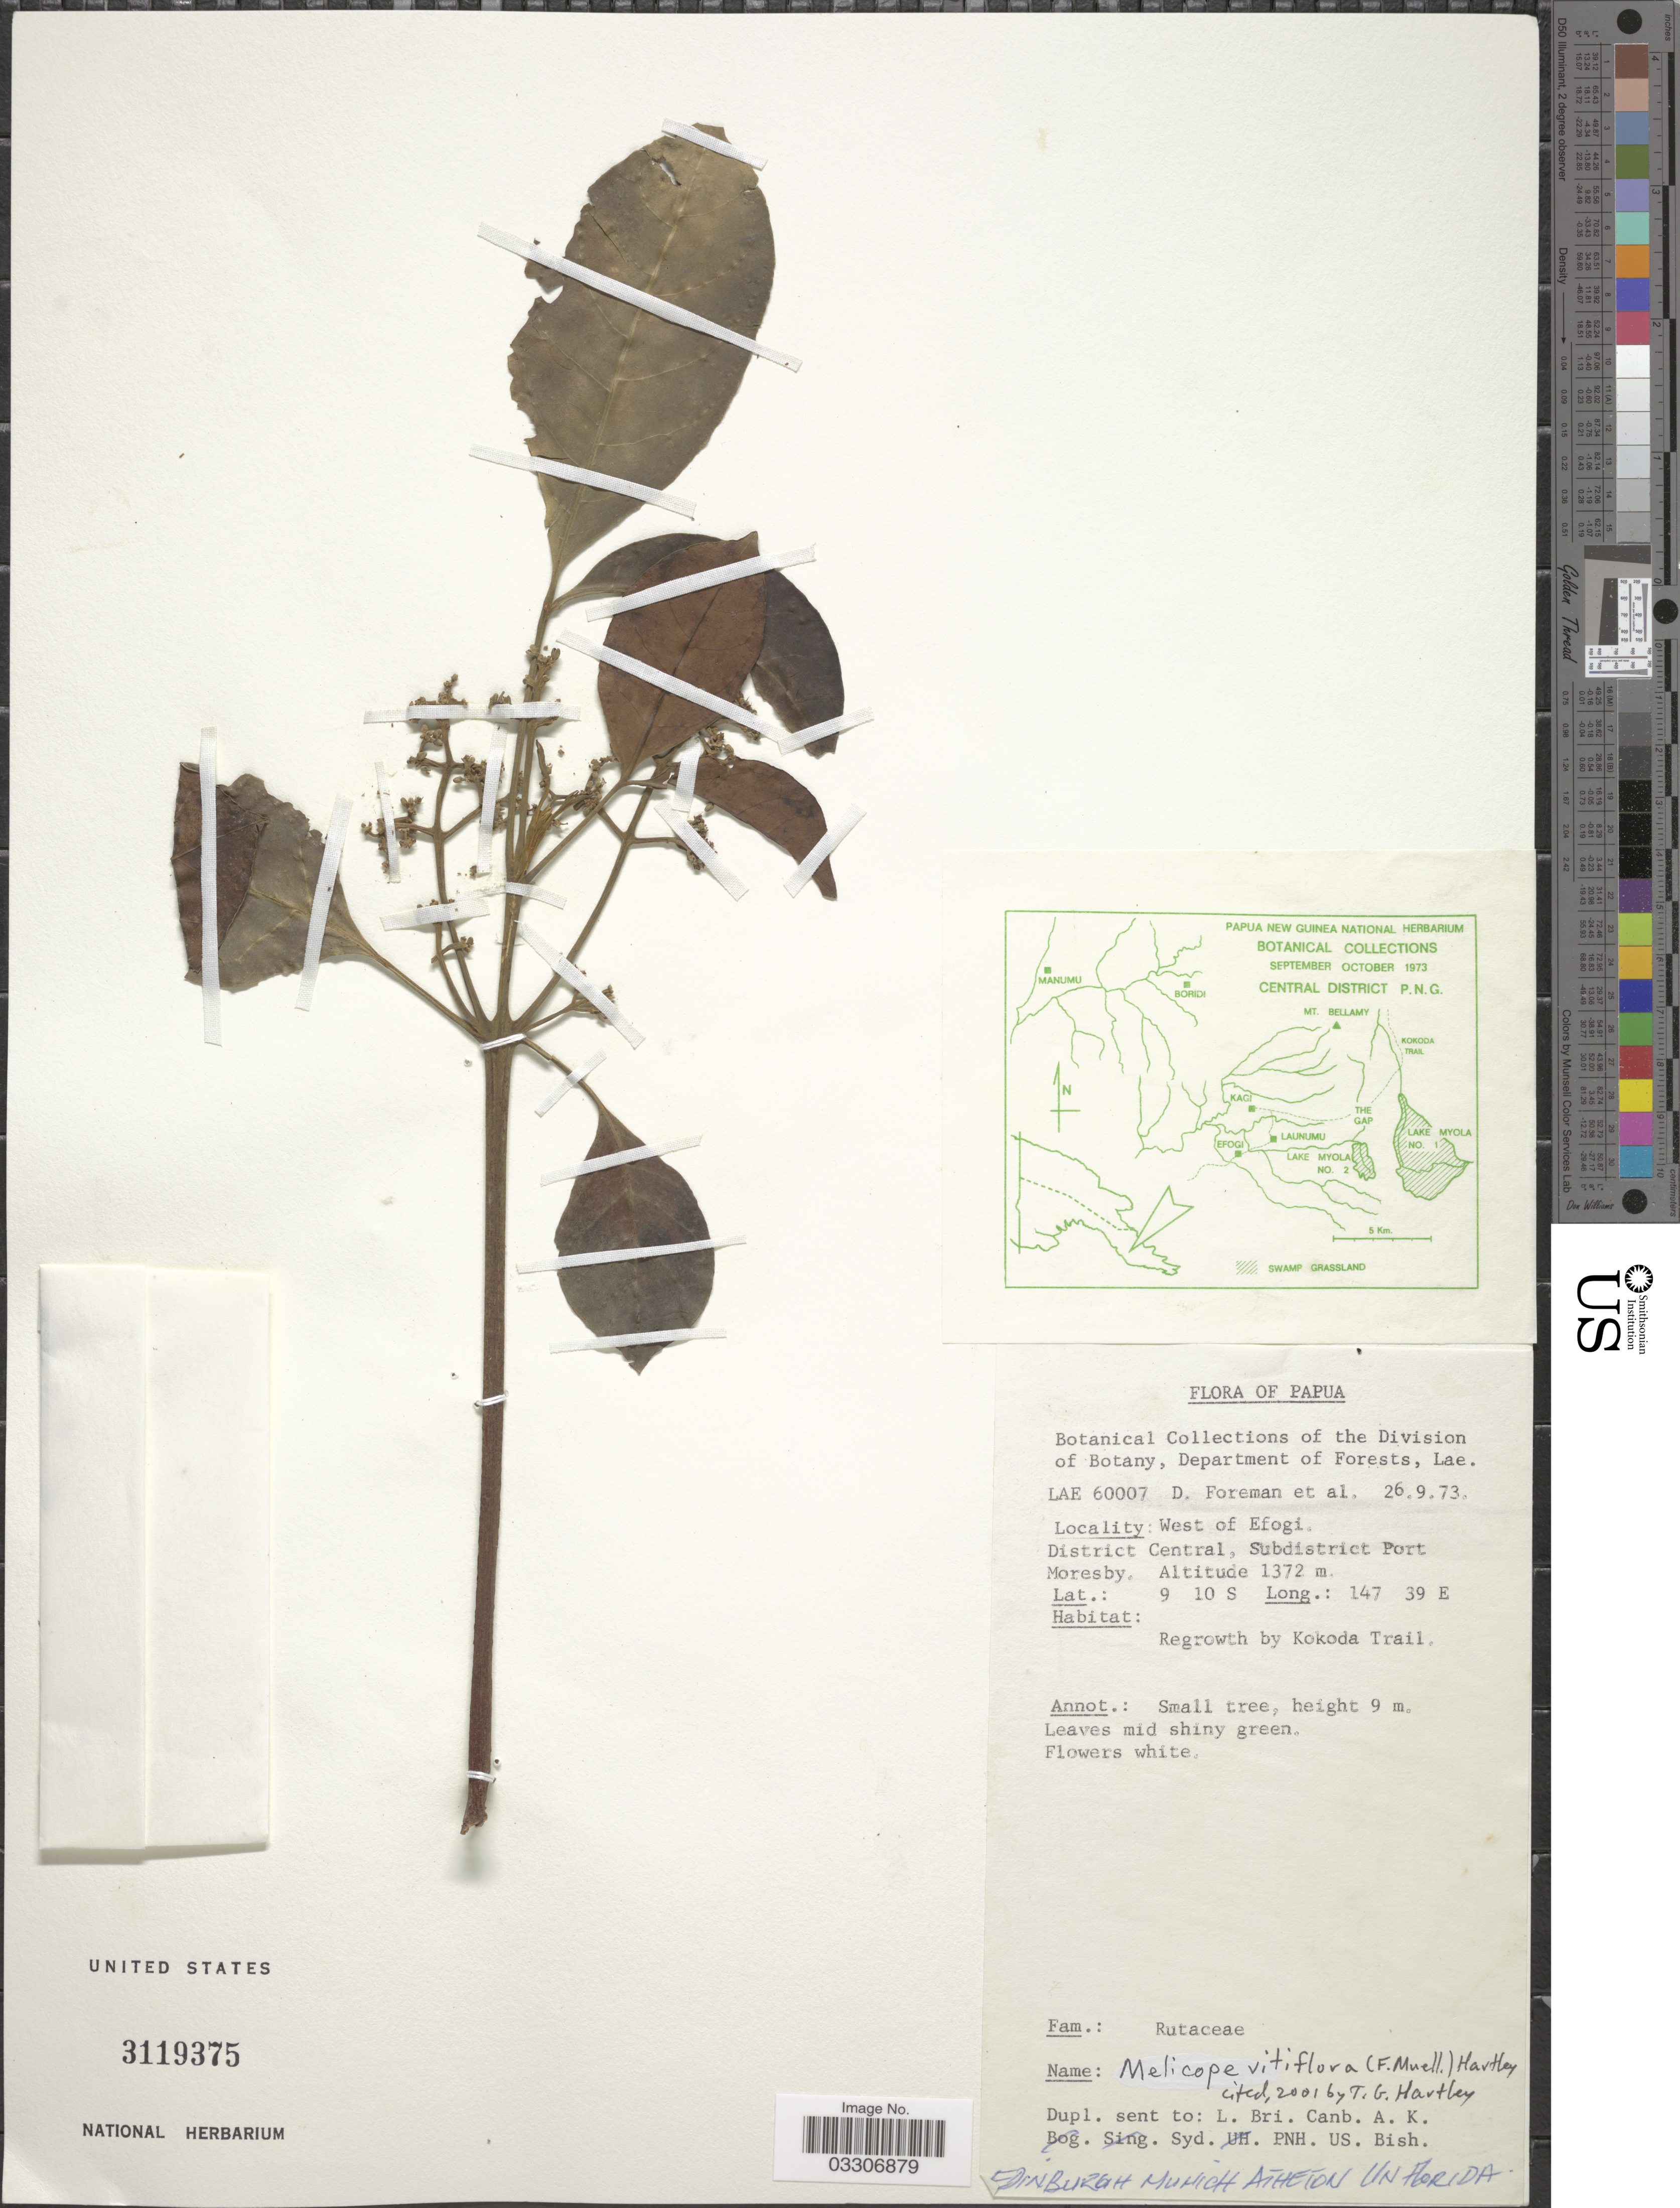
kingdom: Plantae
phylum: Tracheophyta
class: Magnoliopsida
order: Sapindales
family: Rutaceae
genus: Melicope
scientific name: Melicope vitiflora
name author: (F. Muell.) T.G. Hartley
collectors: D. Foreman & et al.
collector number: LAE 60007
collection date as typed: Transcribed d/m/y: 26/9/73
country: Papua New Guinea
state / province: Central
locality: Papua. West of Efogi, District Central, Subdistrict Port Moresby.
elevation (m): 1372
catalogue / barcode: US 3119375